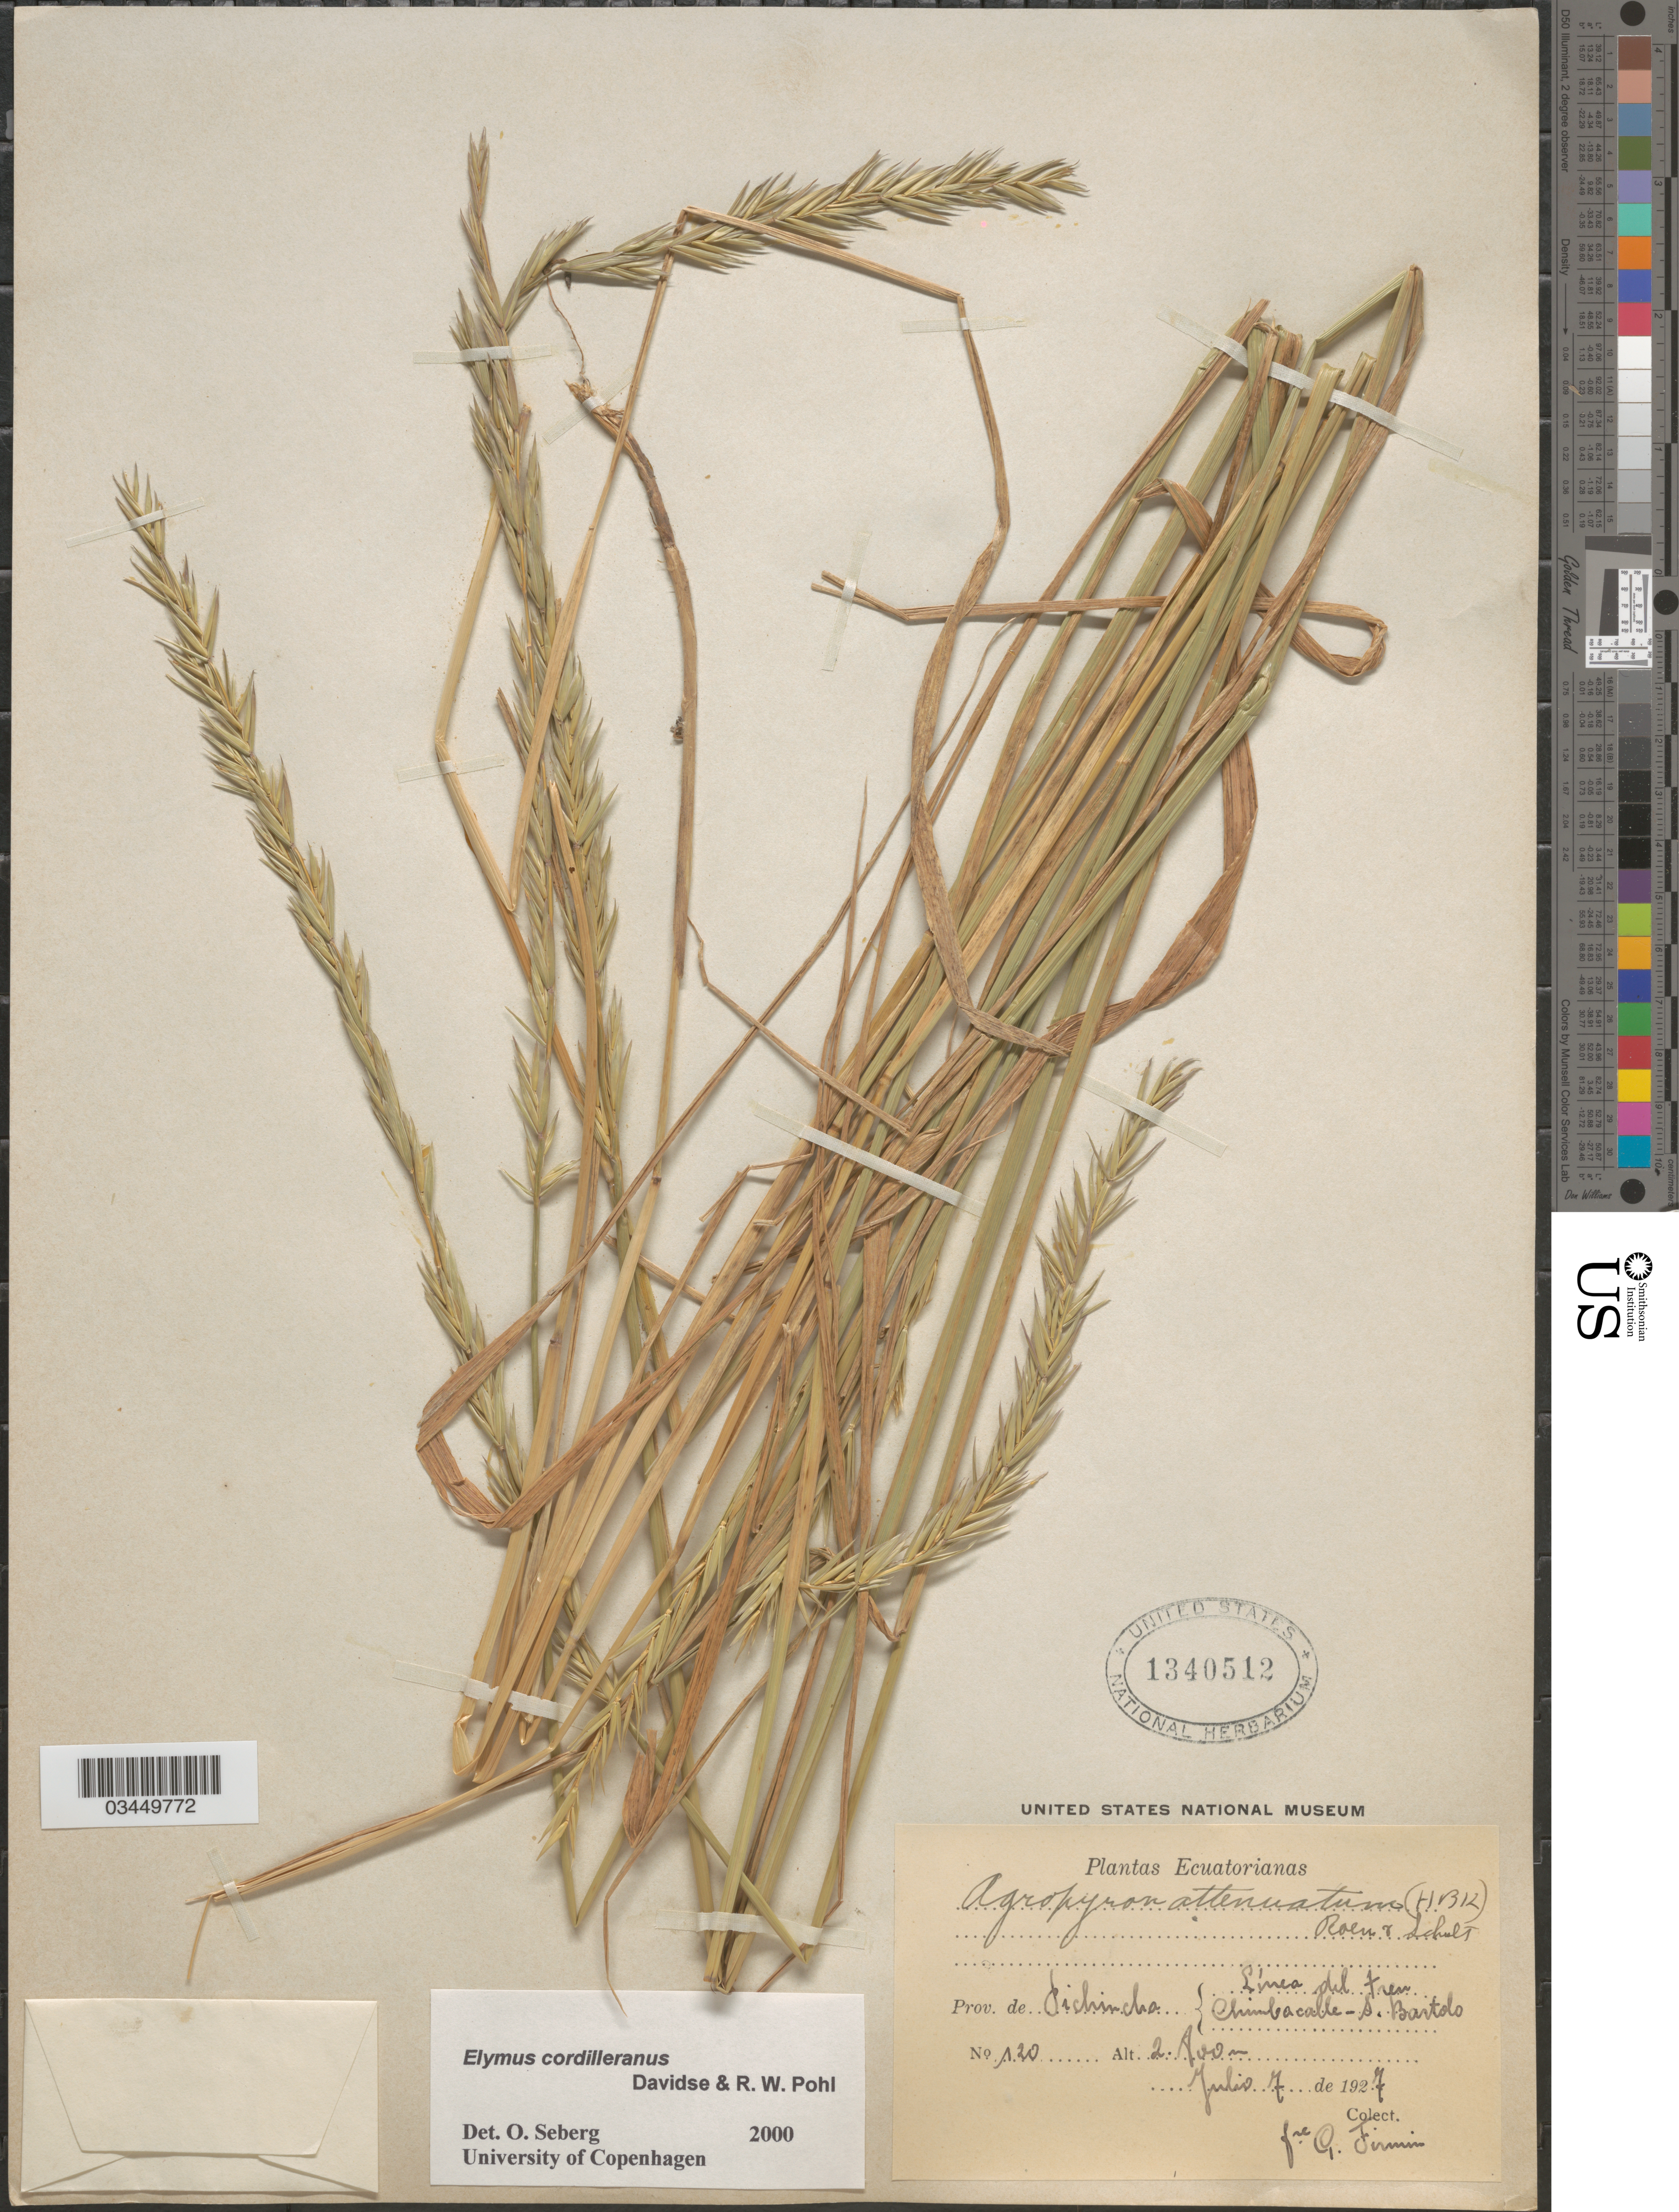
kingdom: Plantae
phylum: Tracheophyta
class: Liliopsida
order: Poales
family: Poaceae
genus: Elymus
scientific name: Elymus cordilleranus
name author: Davidse & R.W. Pohl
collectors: F. Firmin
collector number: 120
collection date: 1927-07-07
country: Ecuador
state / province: Pichincha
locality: Línea del tren. Chimbacalle - S. Bartolo.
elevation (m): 2800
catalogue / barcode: US 1340512